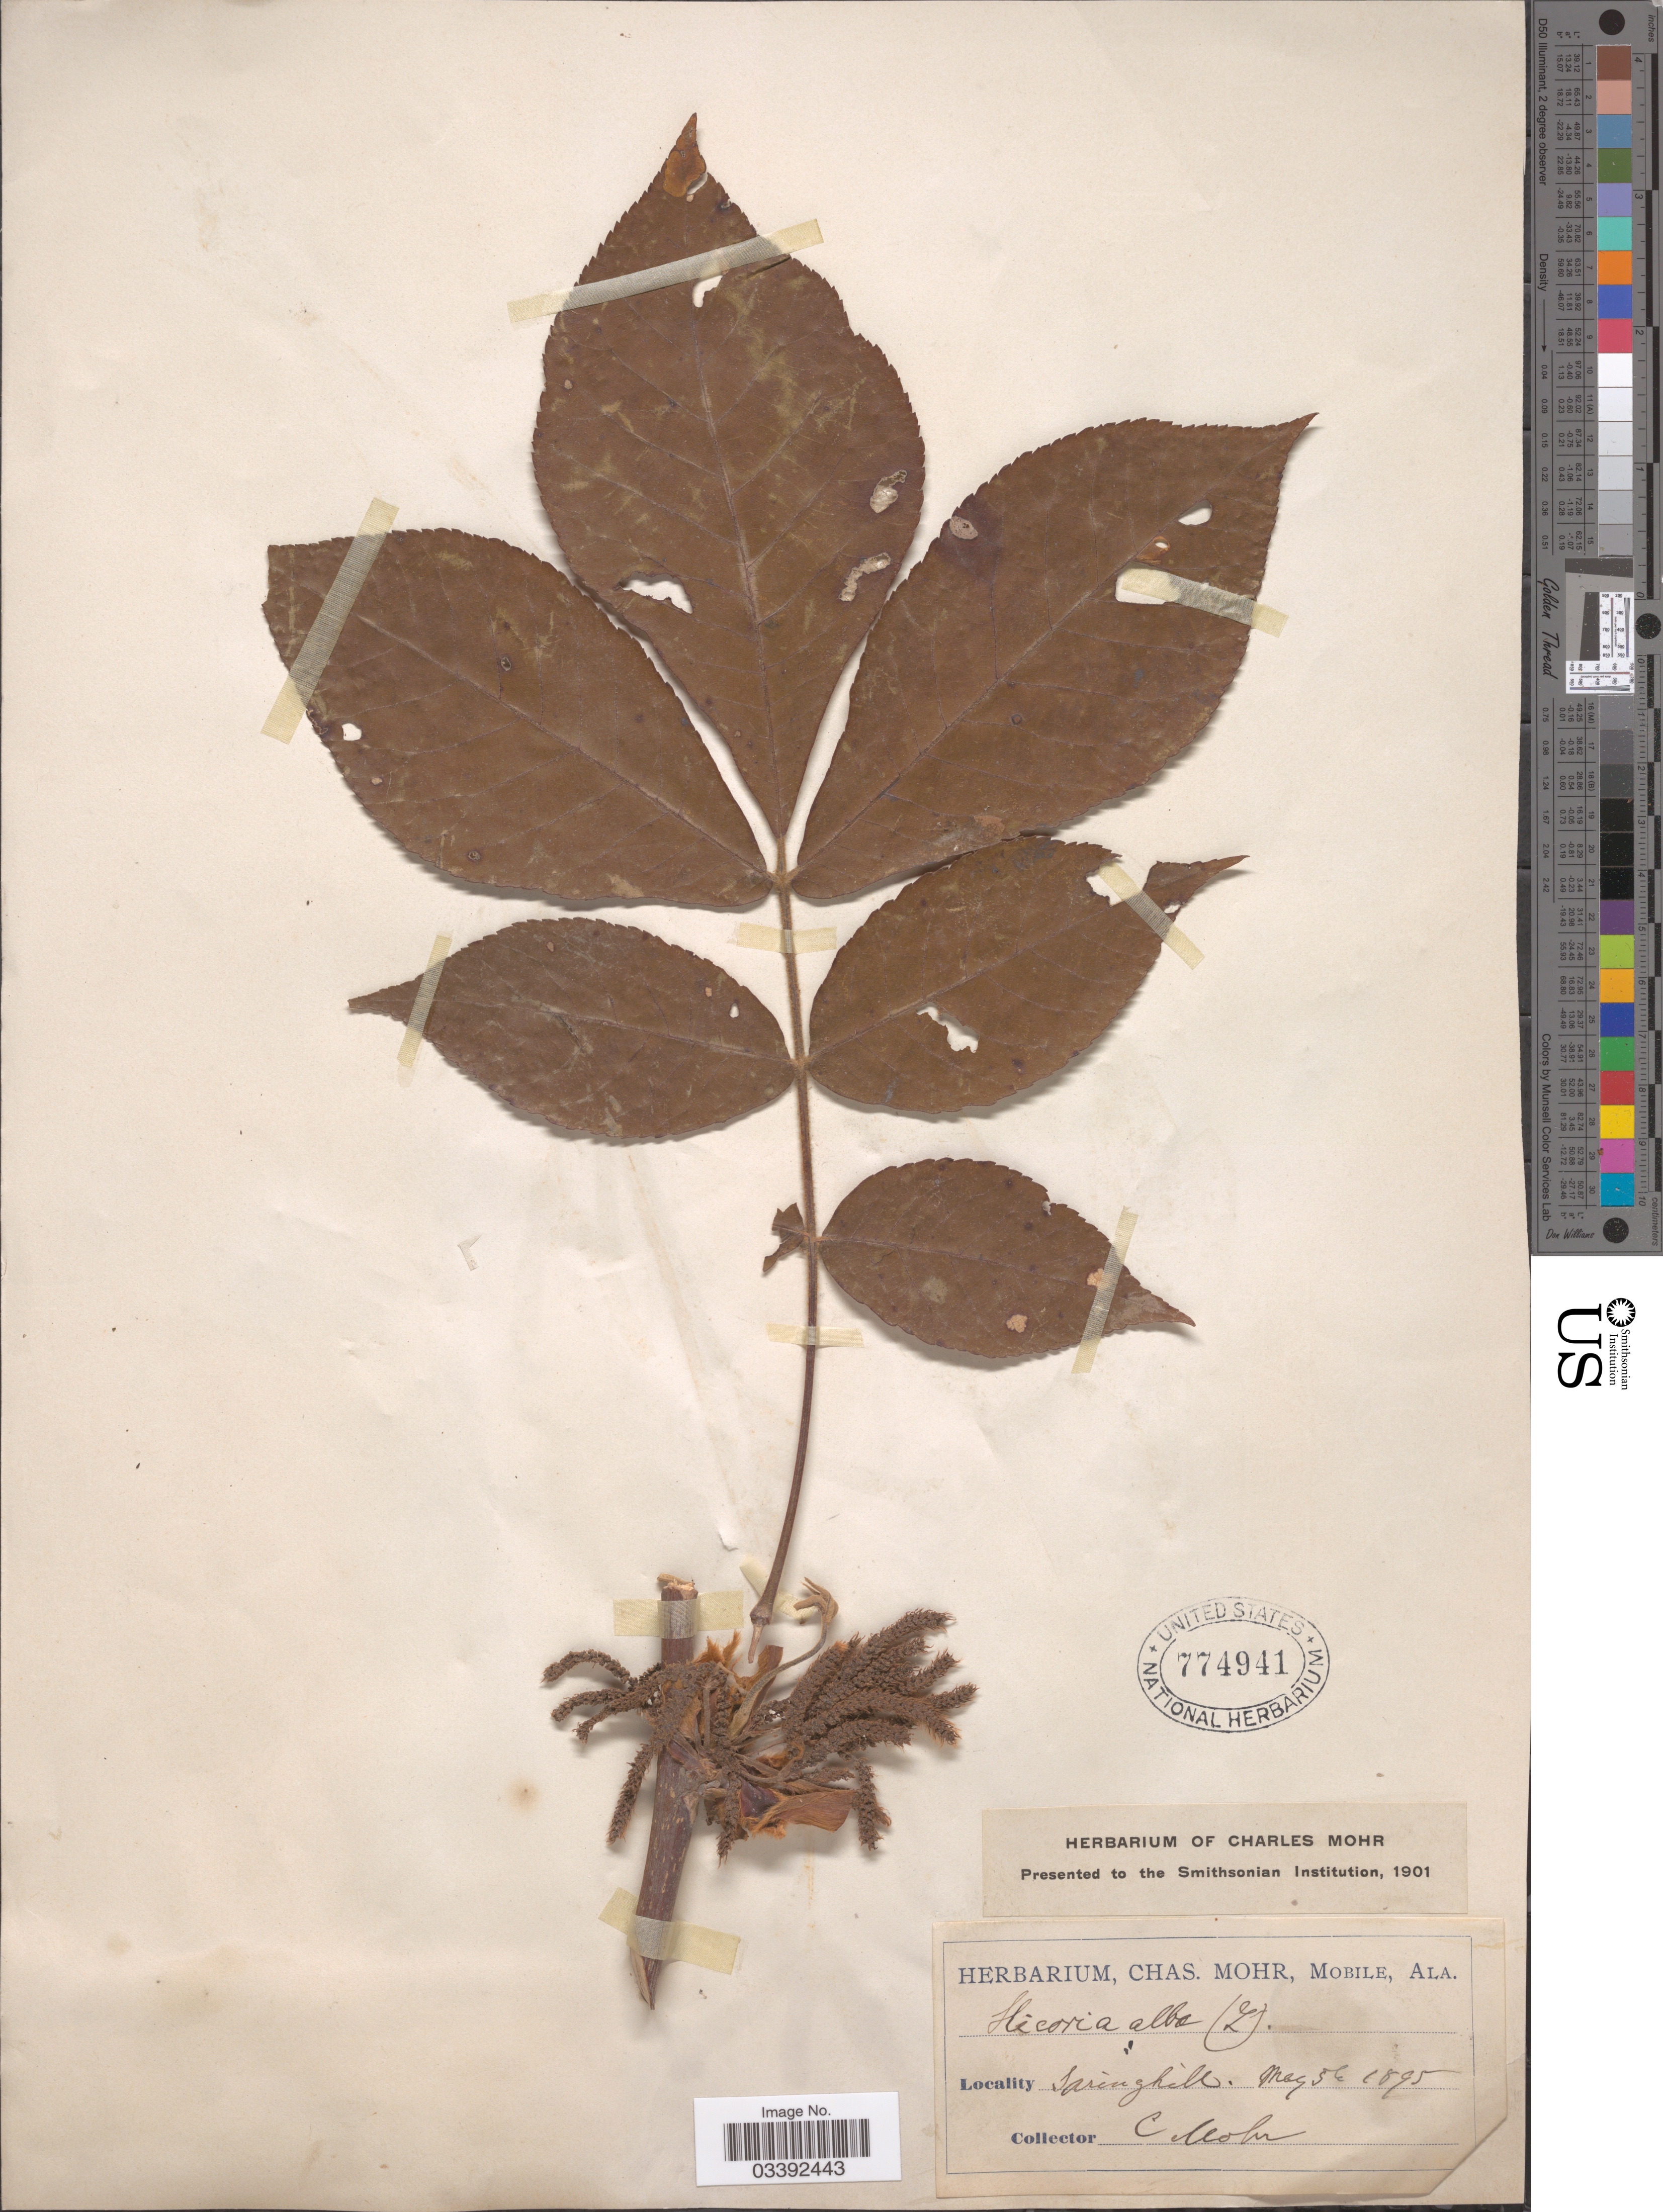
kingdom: Plantae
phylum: Tracheophyta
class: Magnoliopsida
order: Fagales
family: Juglandaceae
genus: Carya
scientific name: Carya tomentosa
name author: (Lam.) Nutt.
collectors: C. T. Mohr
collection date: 1895-05-05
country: United States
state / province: Alabama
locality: Springhill.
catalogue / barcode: US 774941